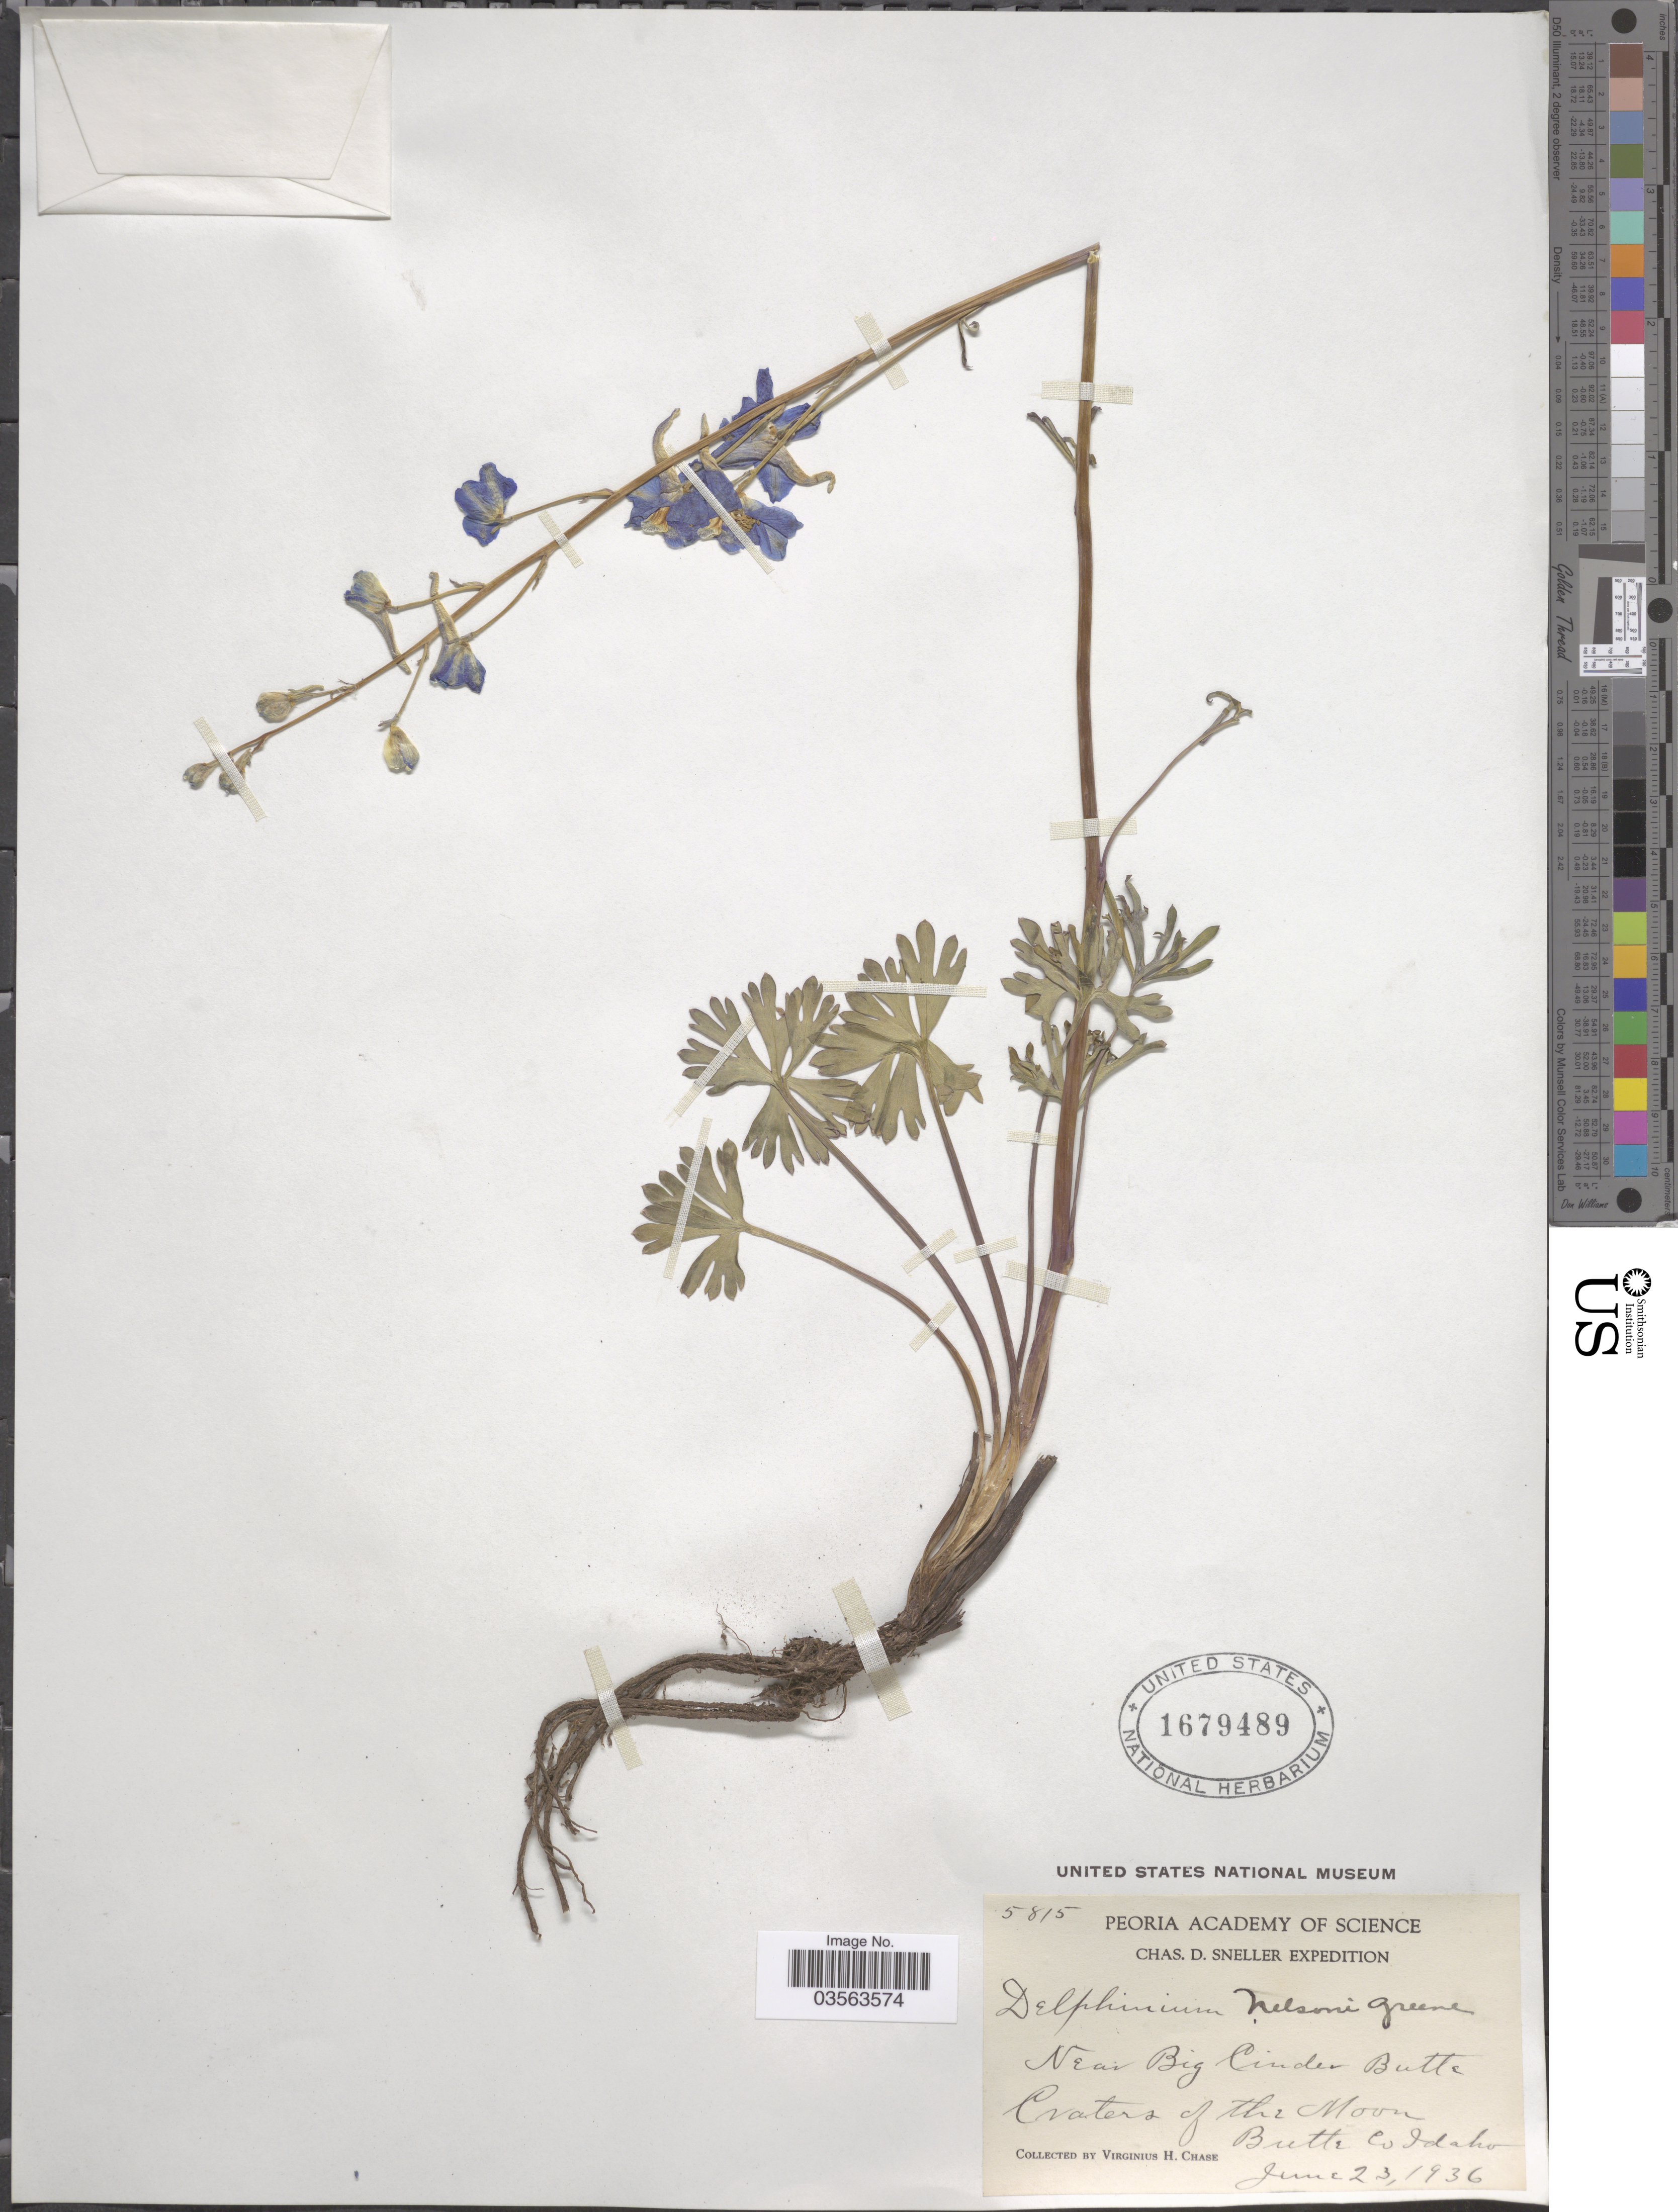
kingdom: Plantae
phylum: Tracheophyta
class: Magnoliopsida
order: Ranunculales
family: Ranunculaceae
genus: Delphinium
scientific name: Delphinium nelsonii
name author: Greene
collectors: V. H. Chase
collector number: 5815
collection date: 1936-06-23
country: United States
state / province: Idaho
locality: Near Big Cinder Butte, Craters of the Moon, Butte Co.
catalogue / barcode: US 1679489